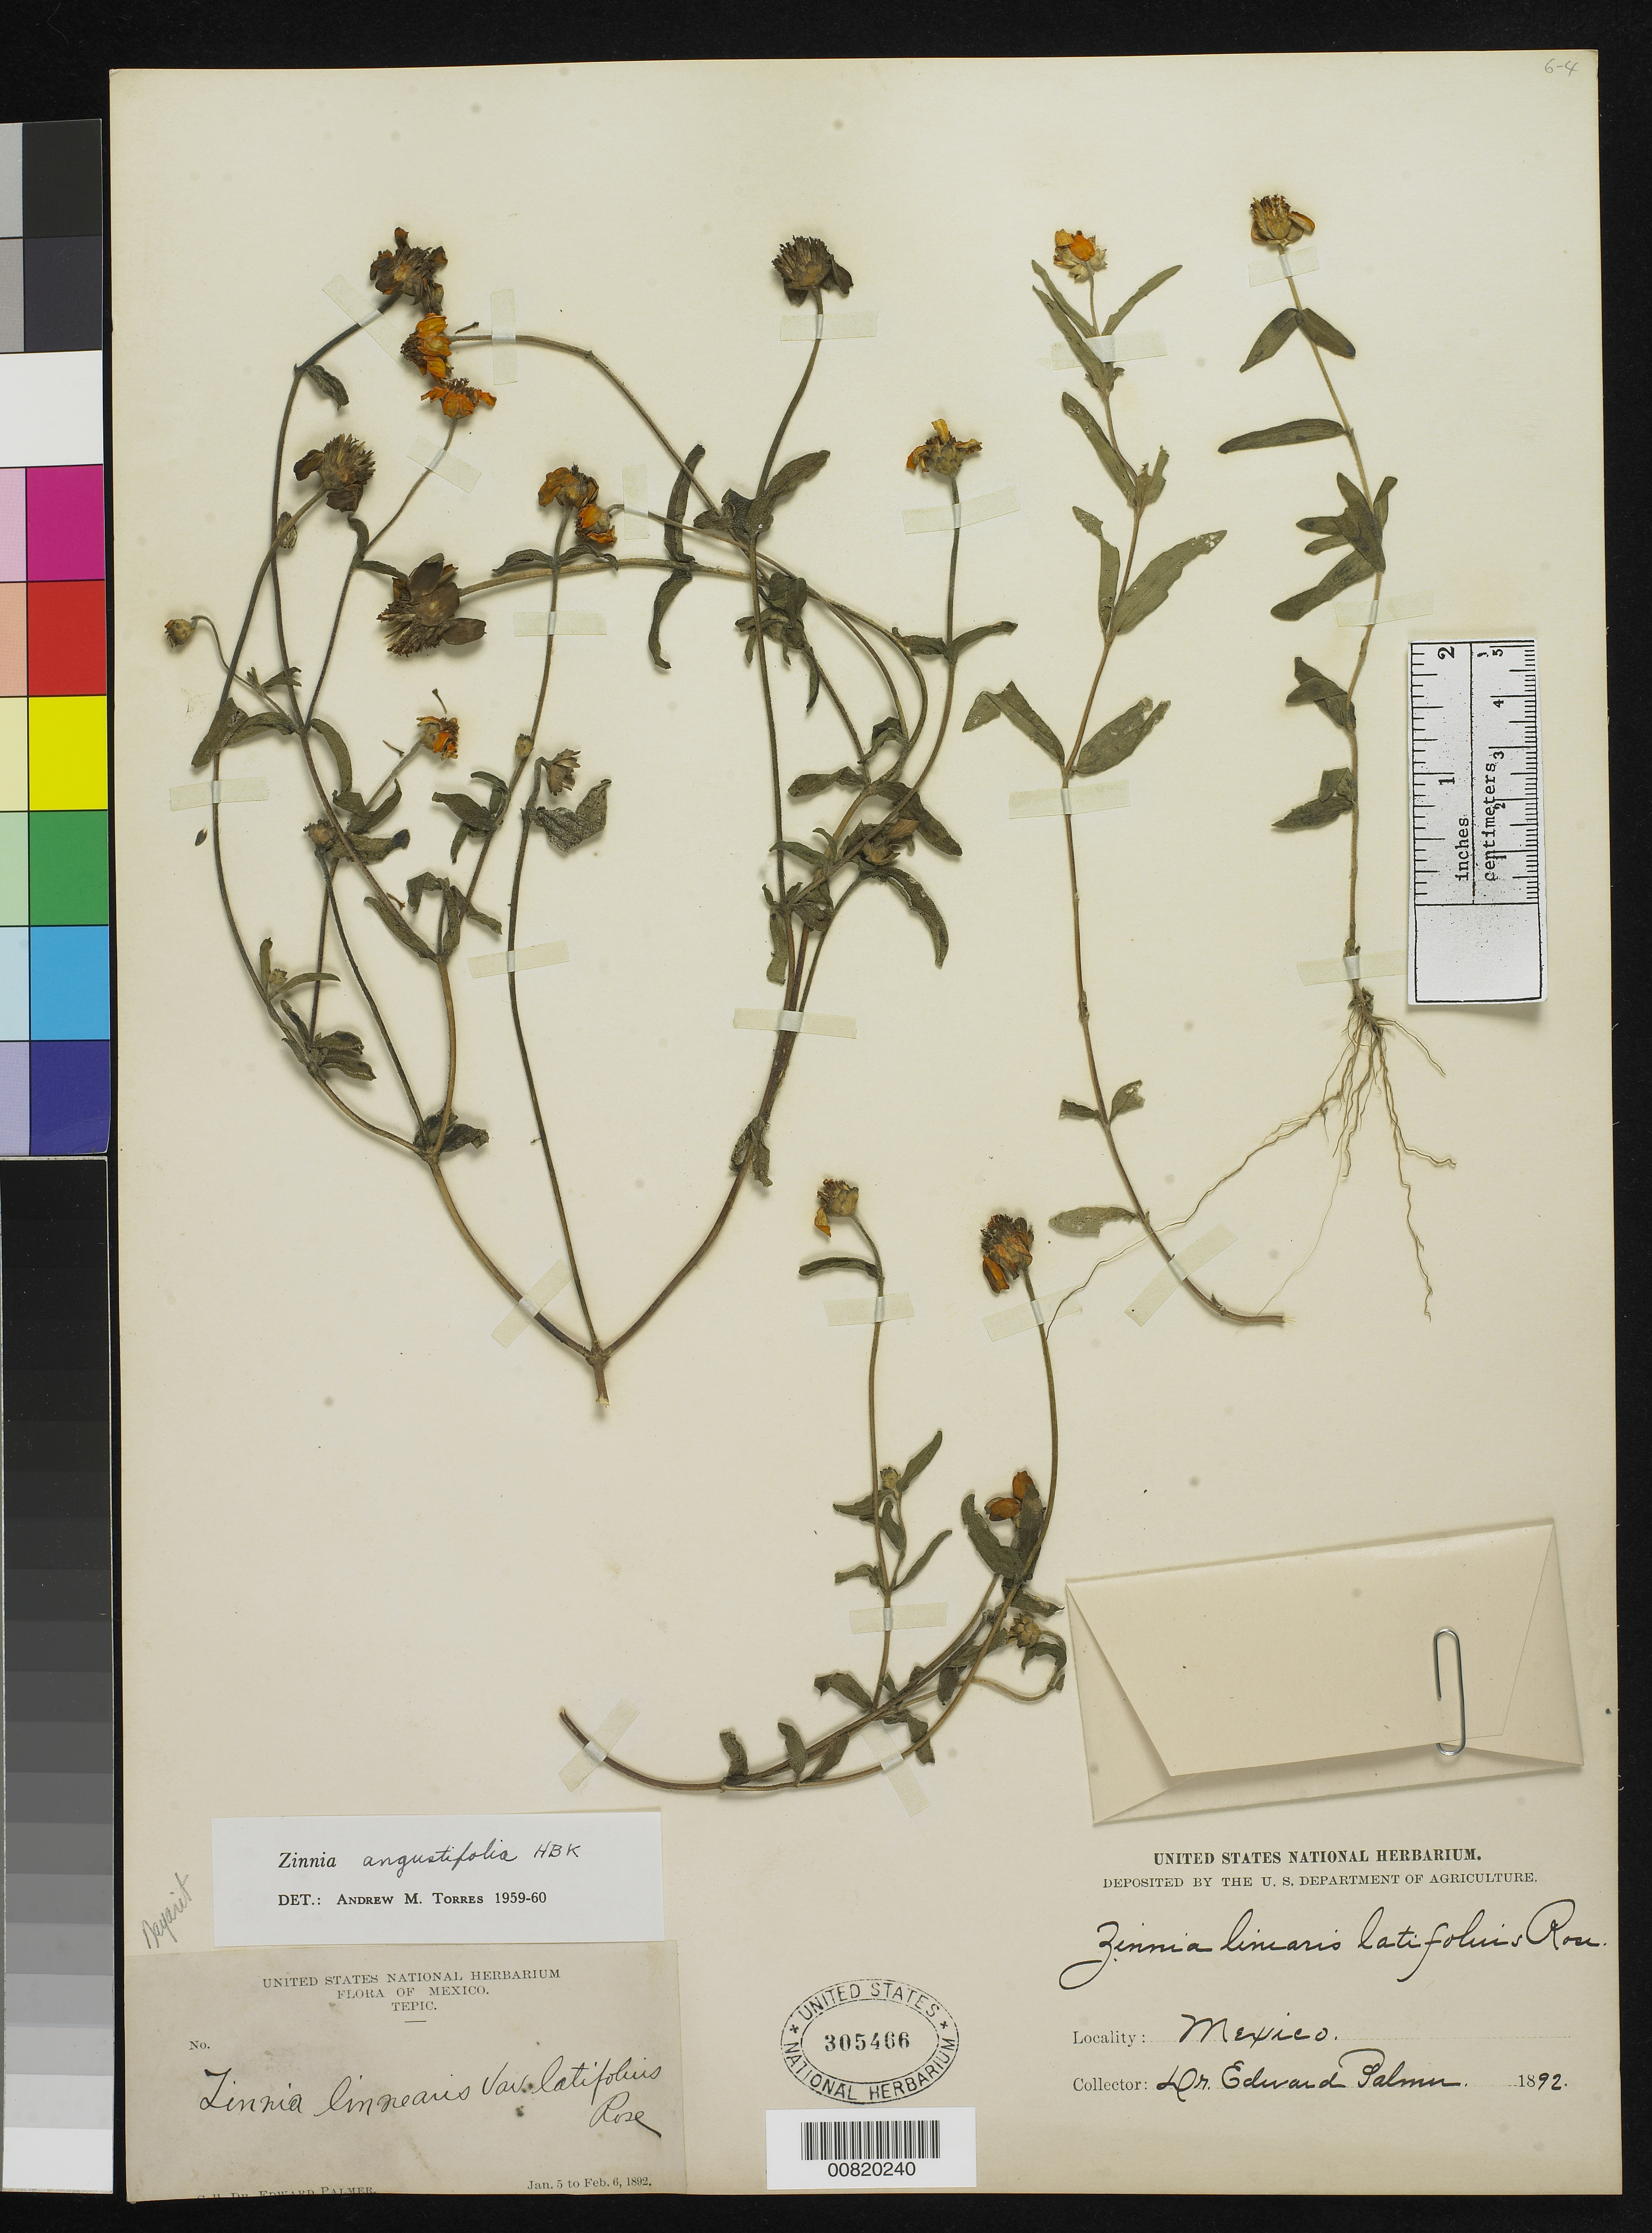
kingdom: Plantae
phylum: Tracheophyta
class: Magnoliopsida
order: Asterales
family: Asteraceae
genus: Zinnia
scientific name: Zinnia angustifolia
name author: Kunth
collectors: E. Palmer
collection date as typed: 05 Jan 1892 to 06 Feb 1892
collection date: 1892-01-05/1892-02-06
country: Mexico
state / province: Nayarit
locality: Tepic, Nayarit.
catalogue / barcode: US 305466